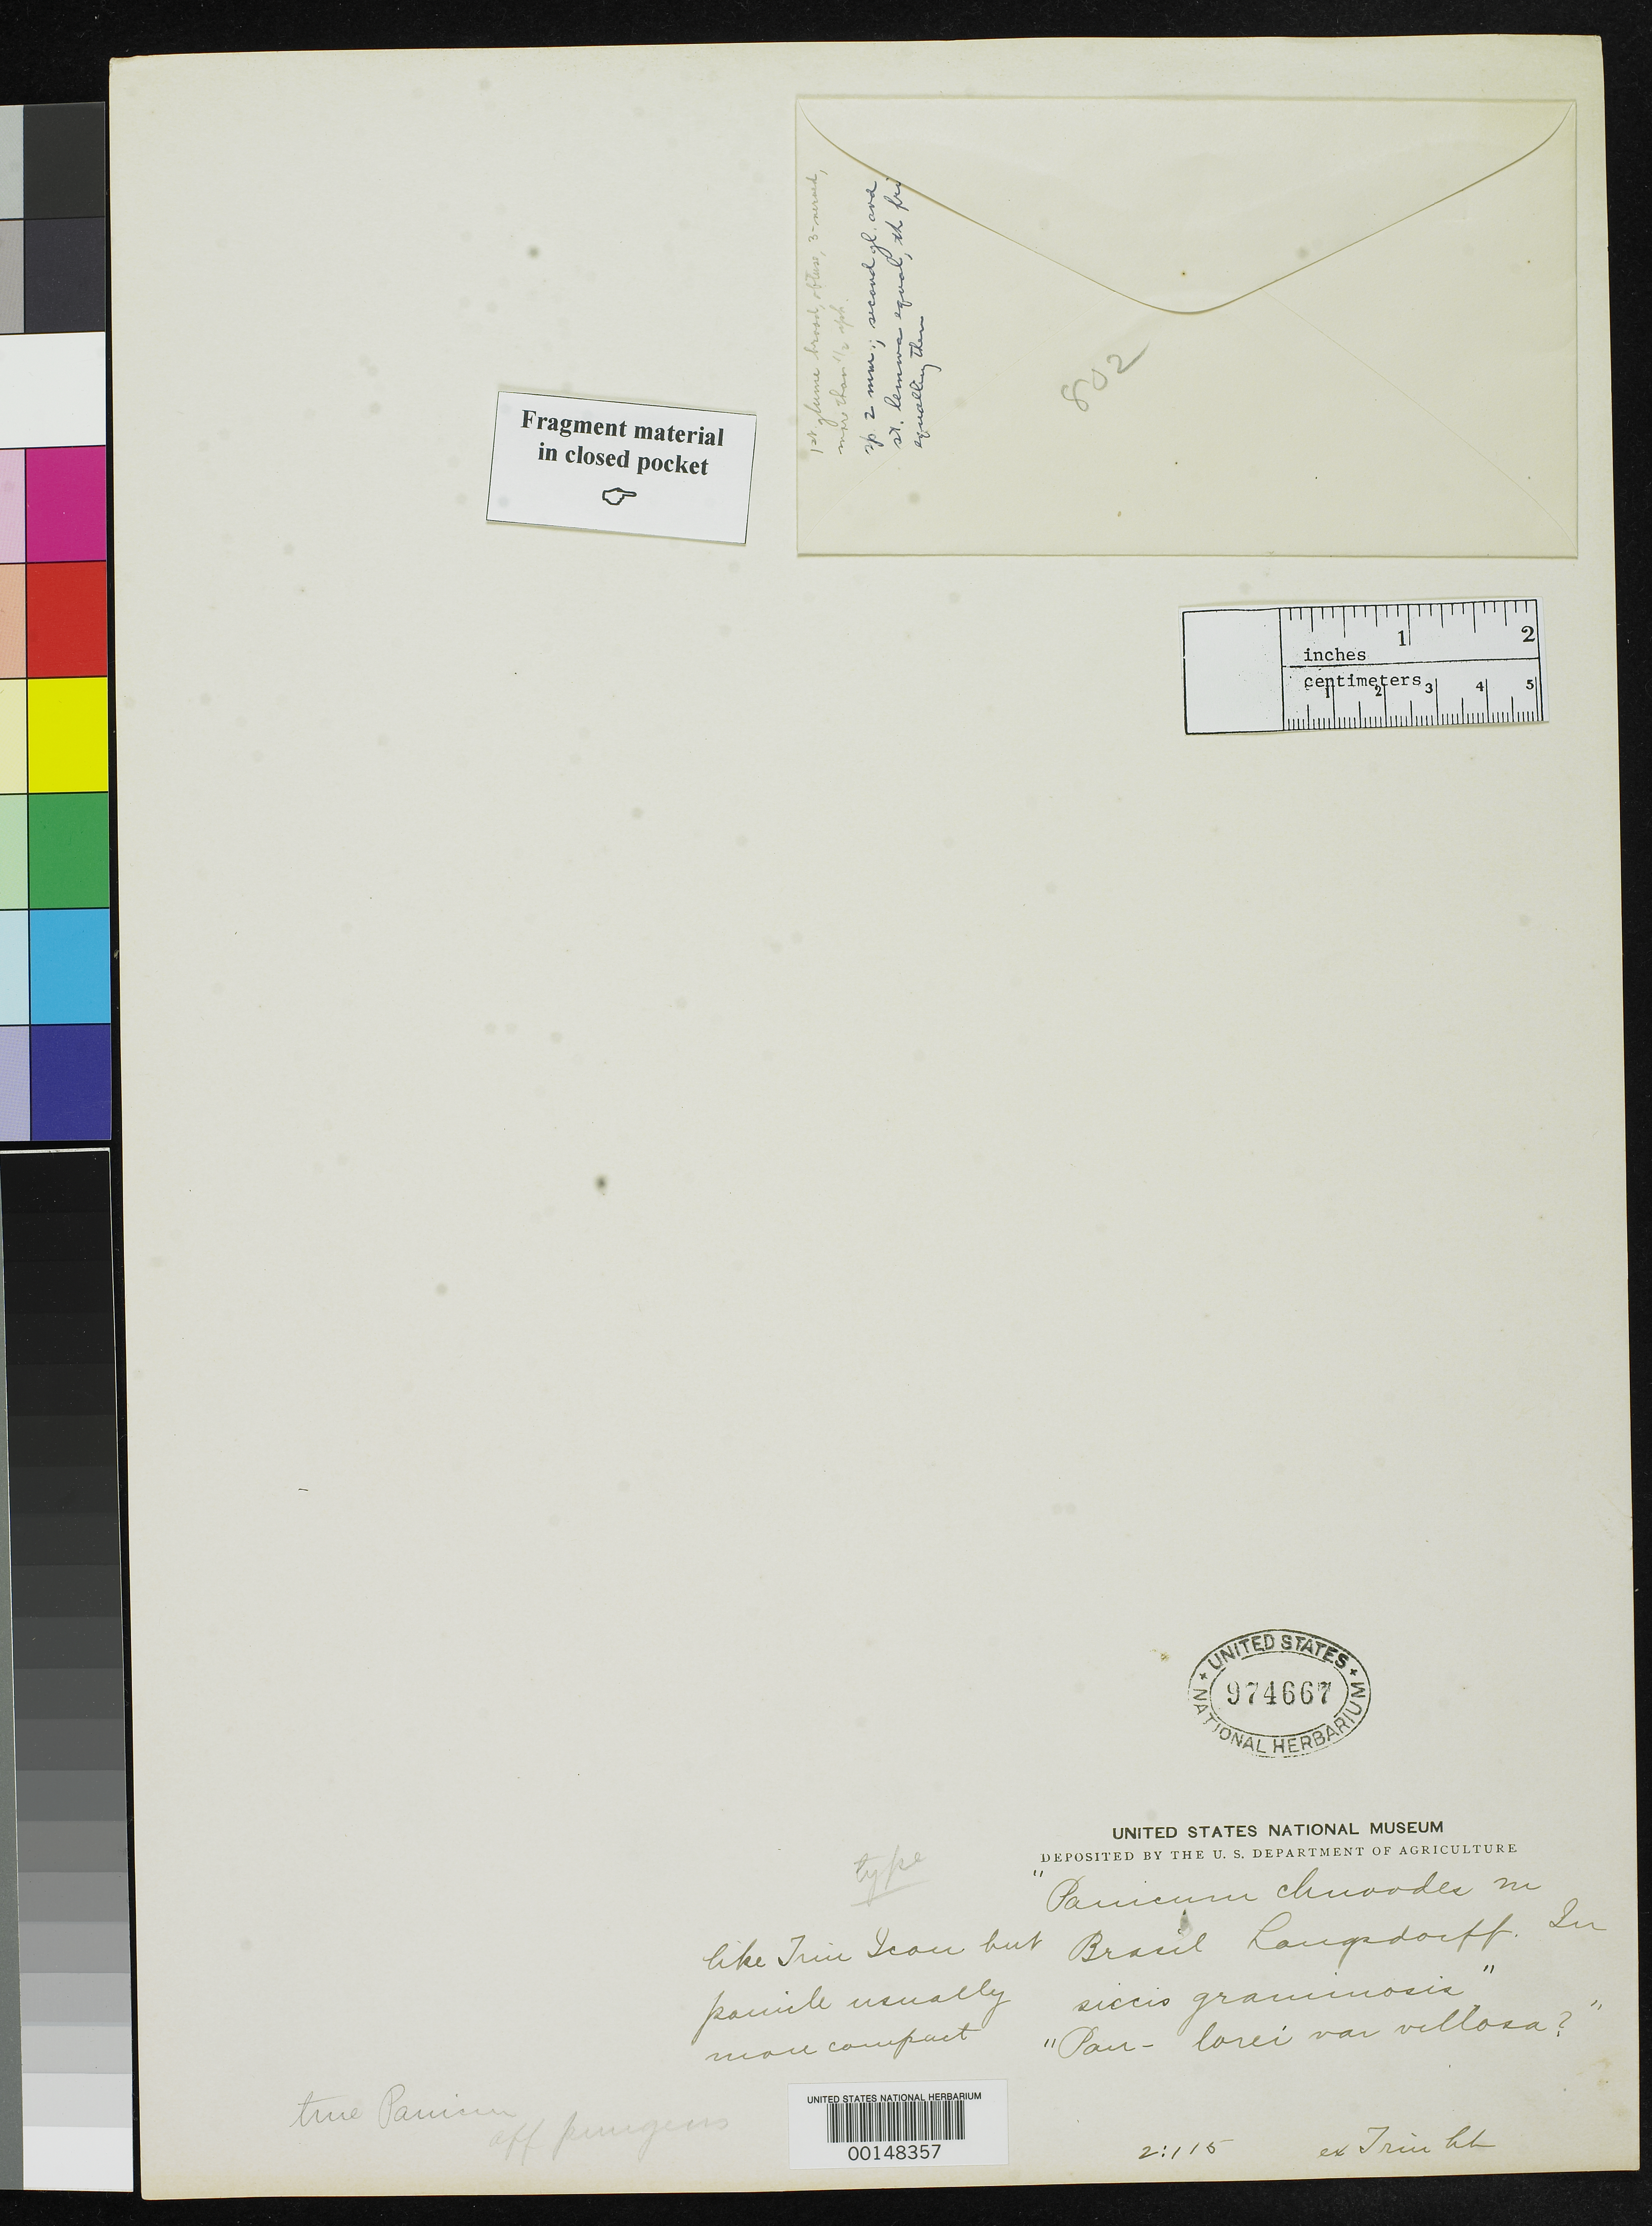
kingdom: Plantae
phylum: Tracheophyta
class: Liliopsida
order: Poales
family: Poaceae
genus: Panicum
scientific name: Panicum chnoodes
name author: Trin.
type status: Type Fragment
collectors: G. H. von Langsdorff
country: Brazil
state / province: Minas Gerais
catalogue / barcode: US 974667